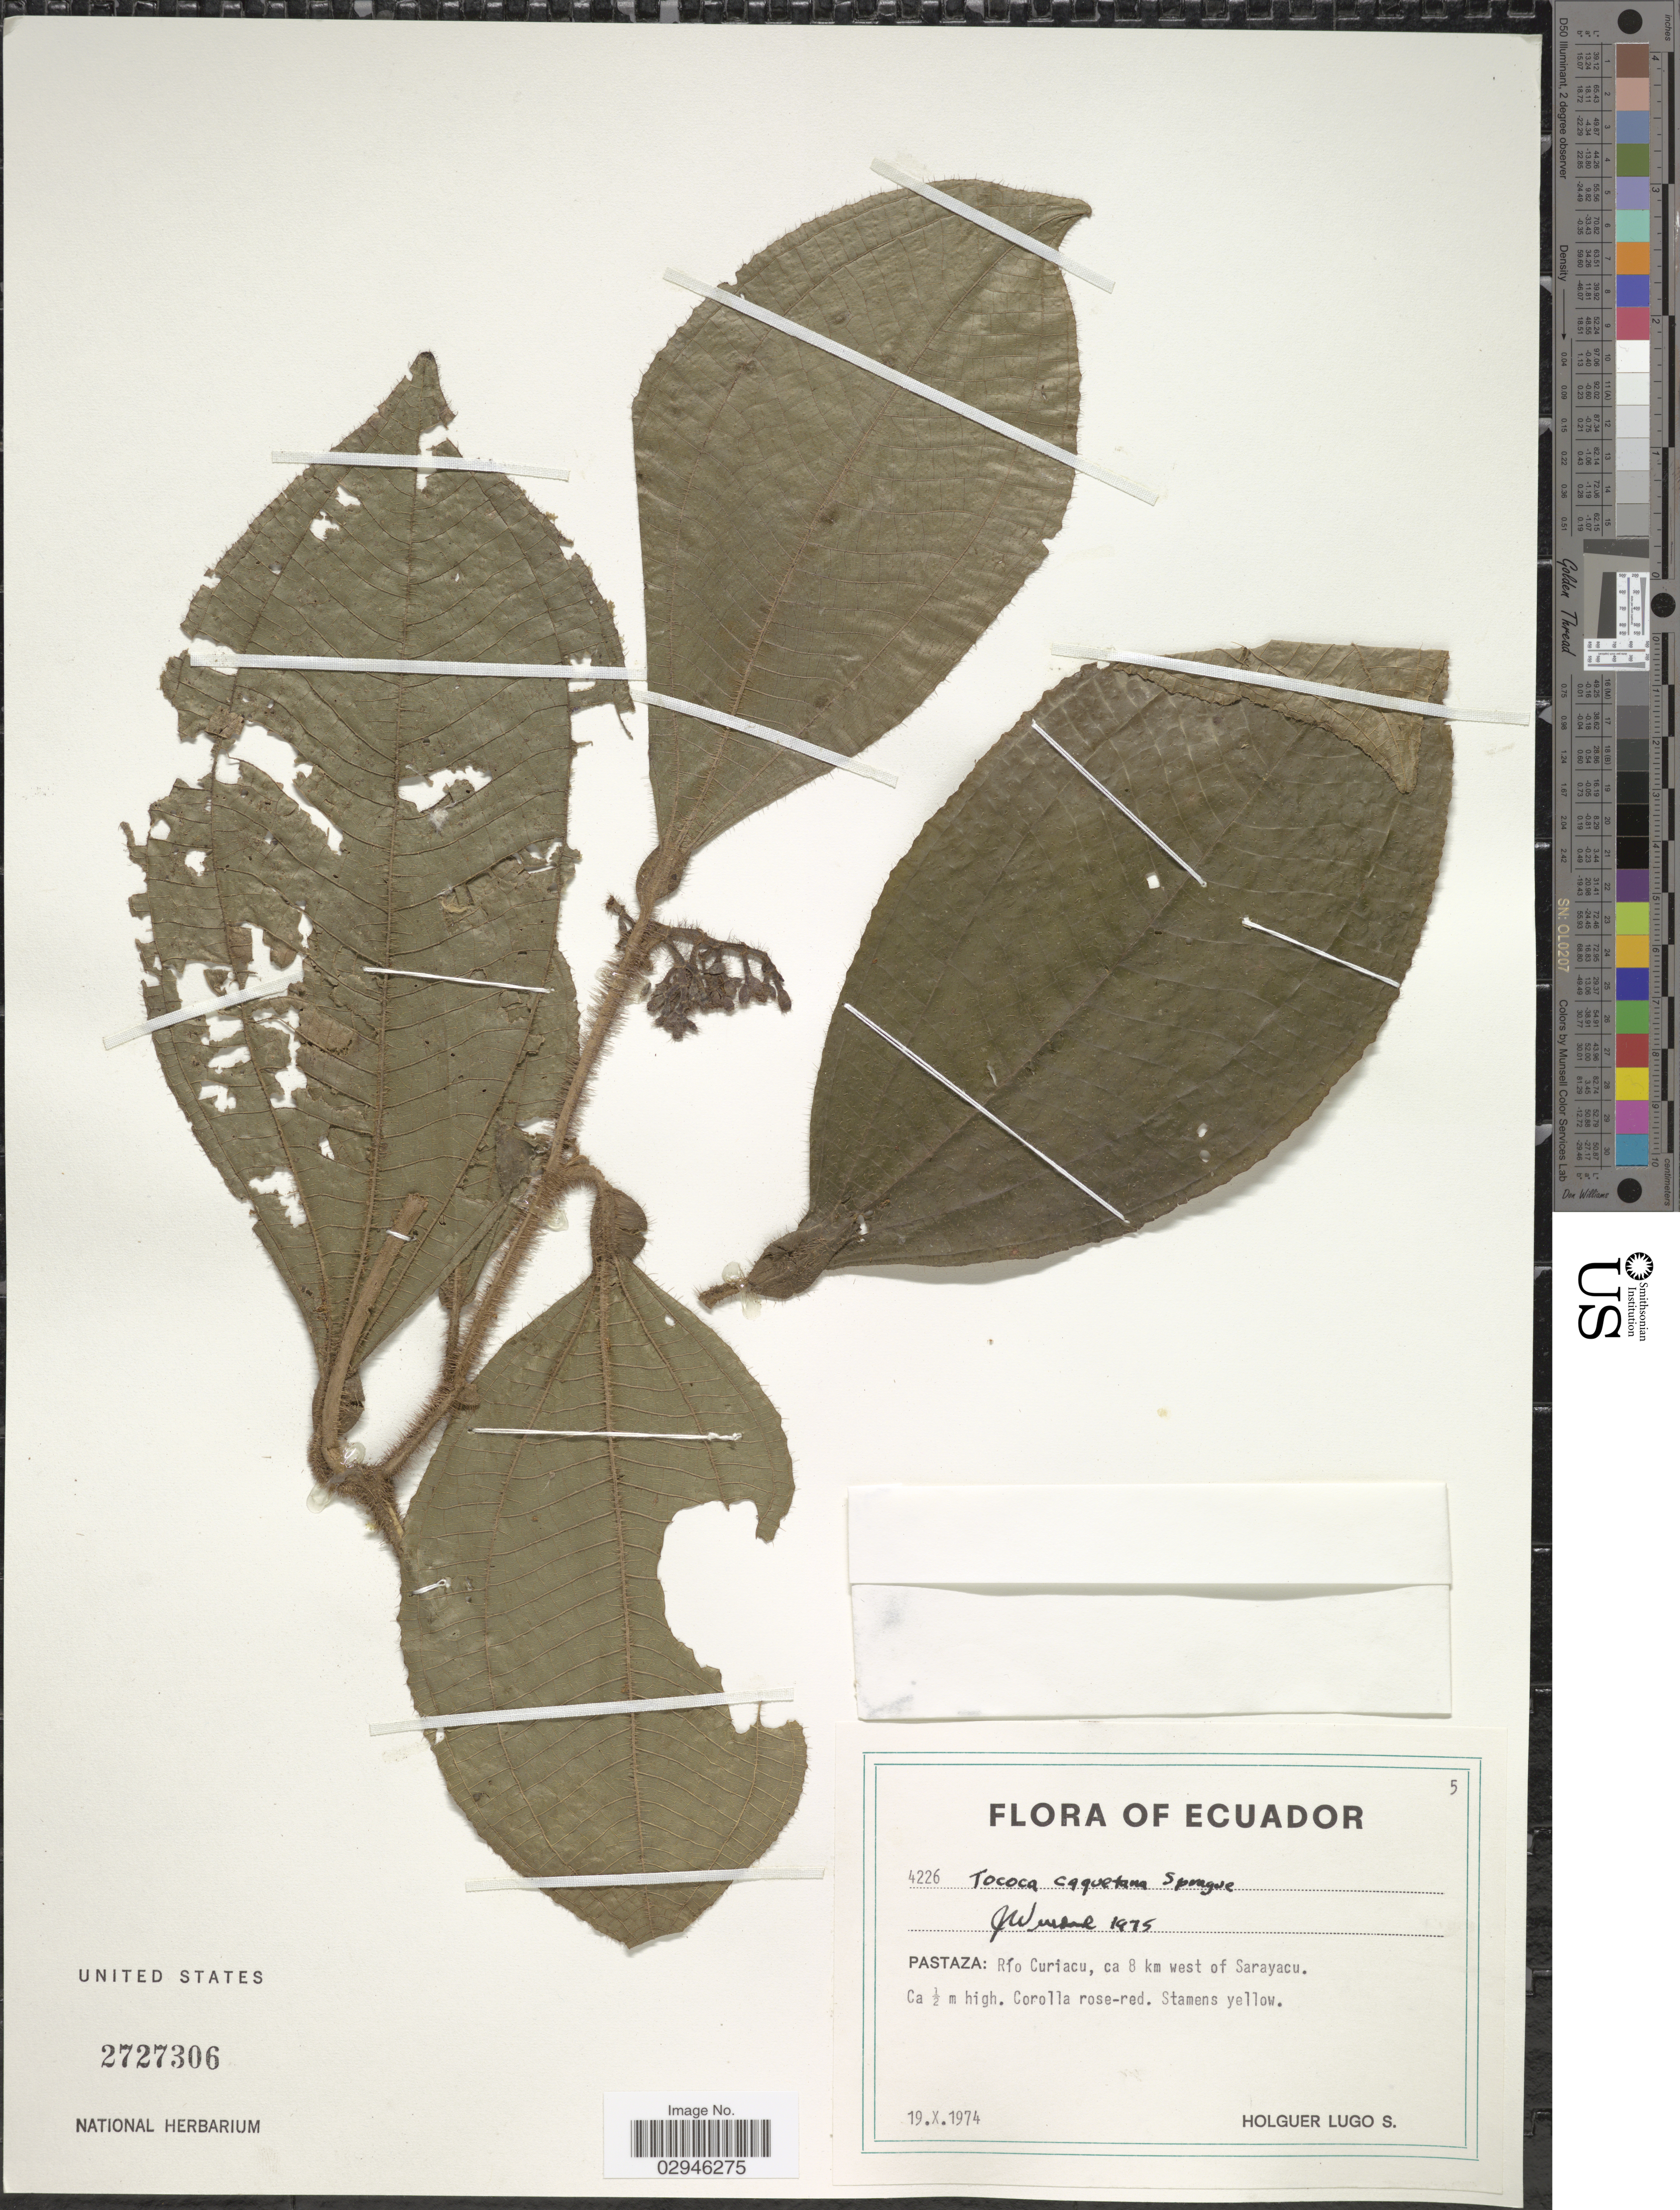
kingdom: Plantae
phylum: Tracheophyta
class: Magnoliopsida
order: Myrtales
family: Melastomataceae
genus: Tococa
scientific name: Tococa caquetana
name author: Sprague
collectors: H. Lugo S.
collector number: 4226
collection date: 1974-10-19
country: Ecuador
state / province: Pastaza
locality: Río Curiacu, ca 8 km west of Sarayacu.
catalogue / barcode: US 2727306